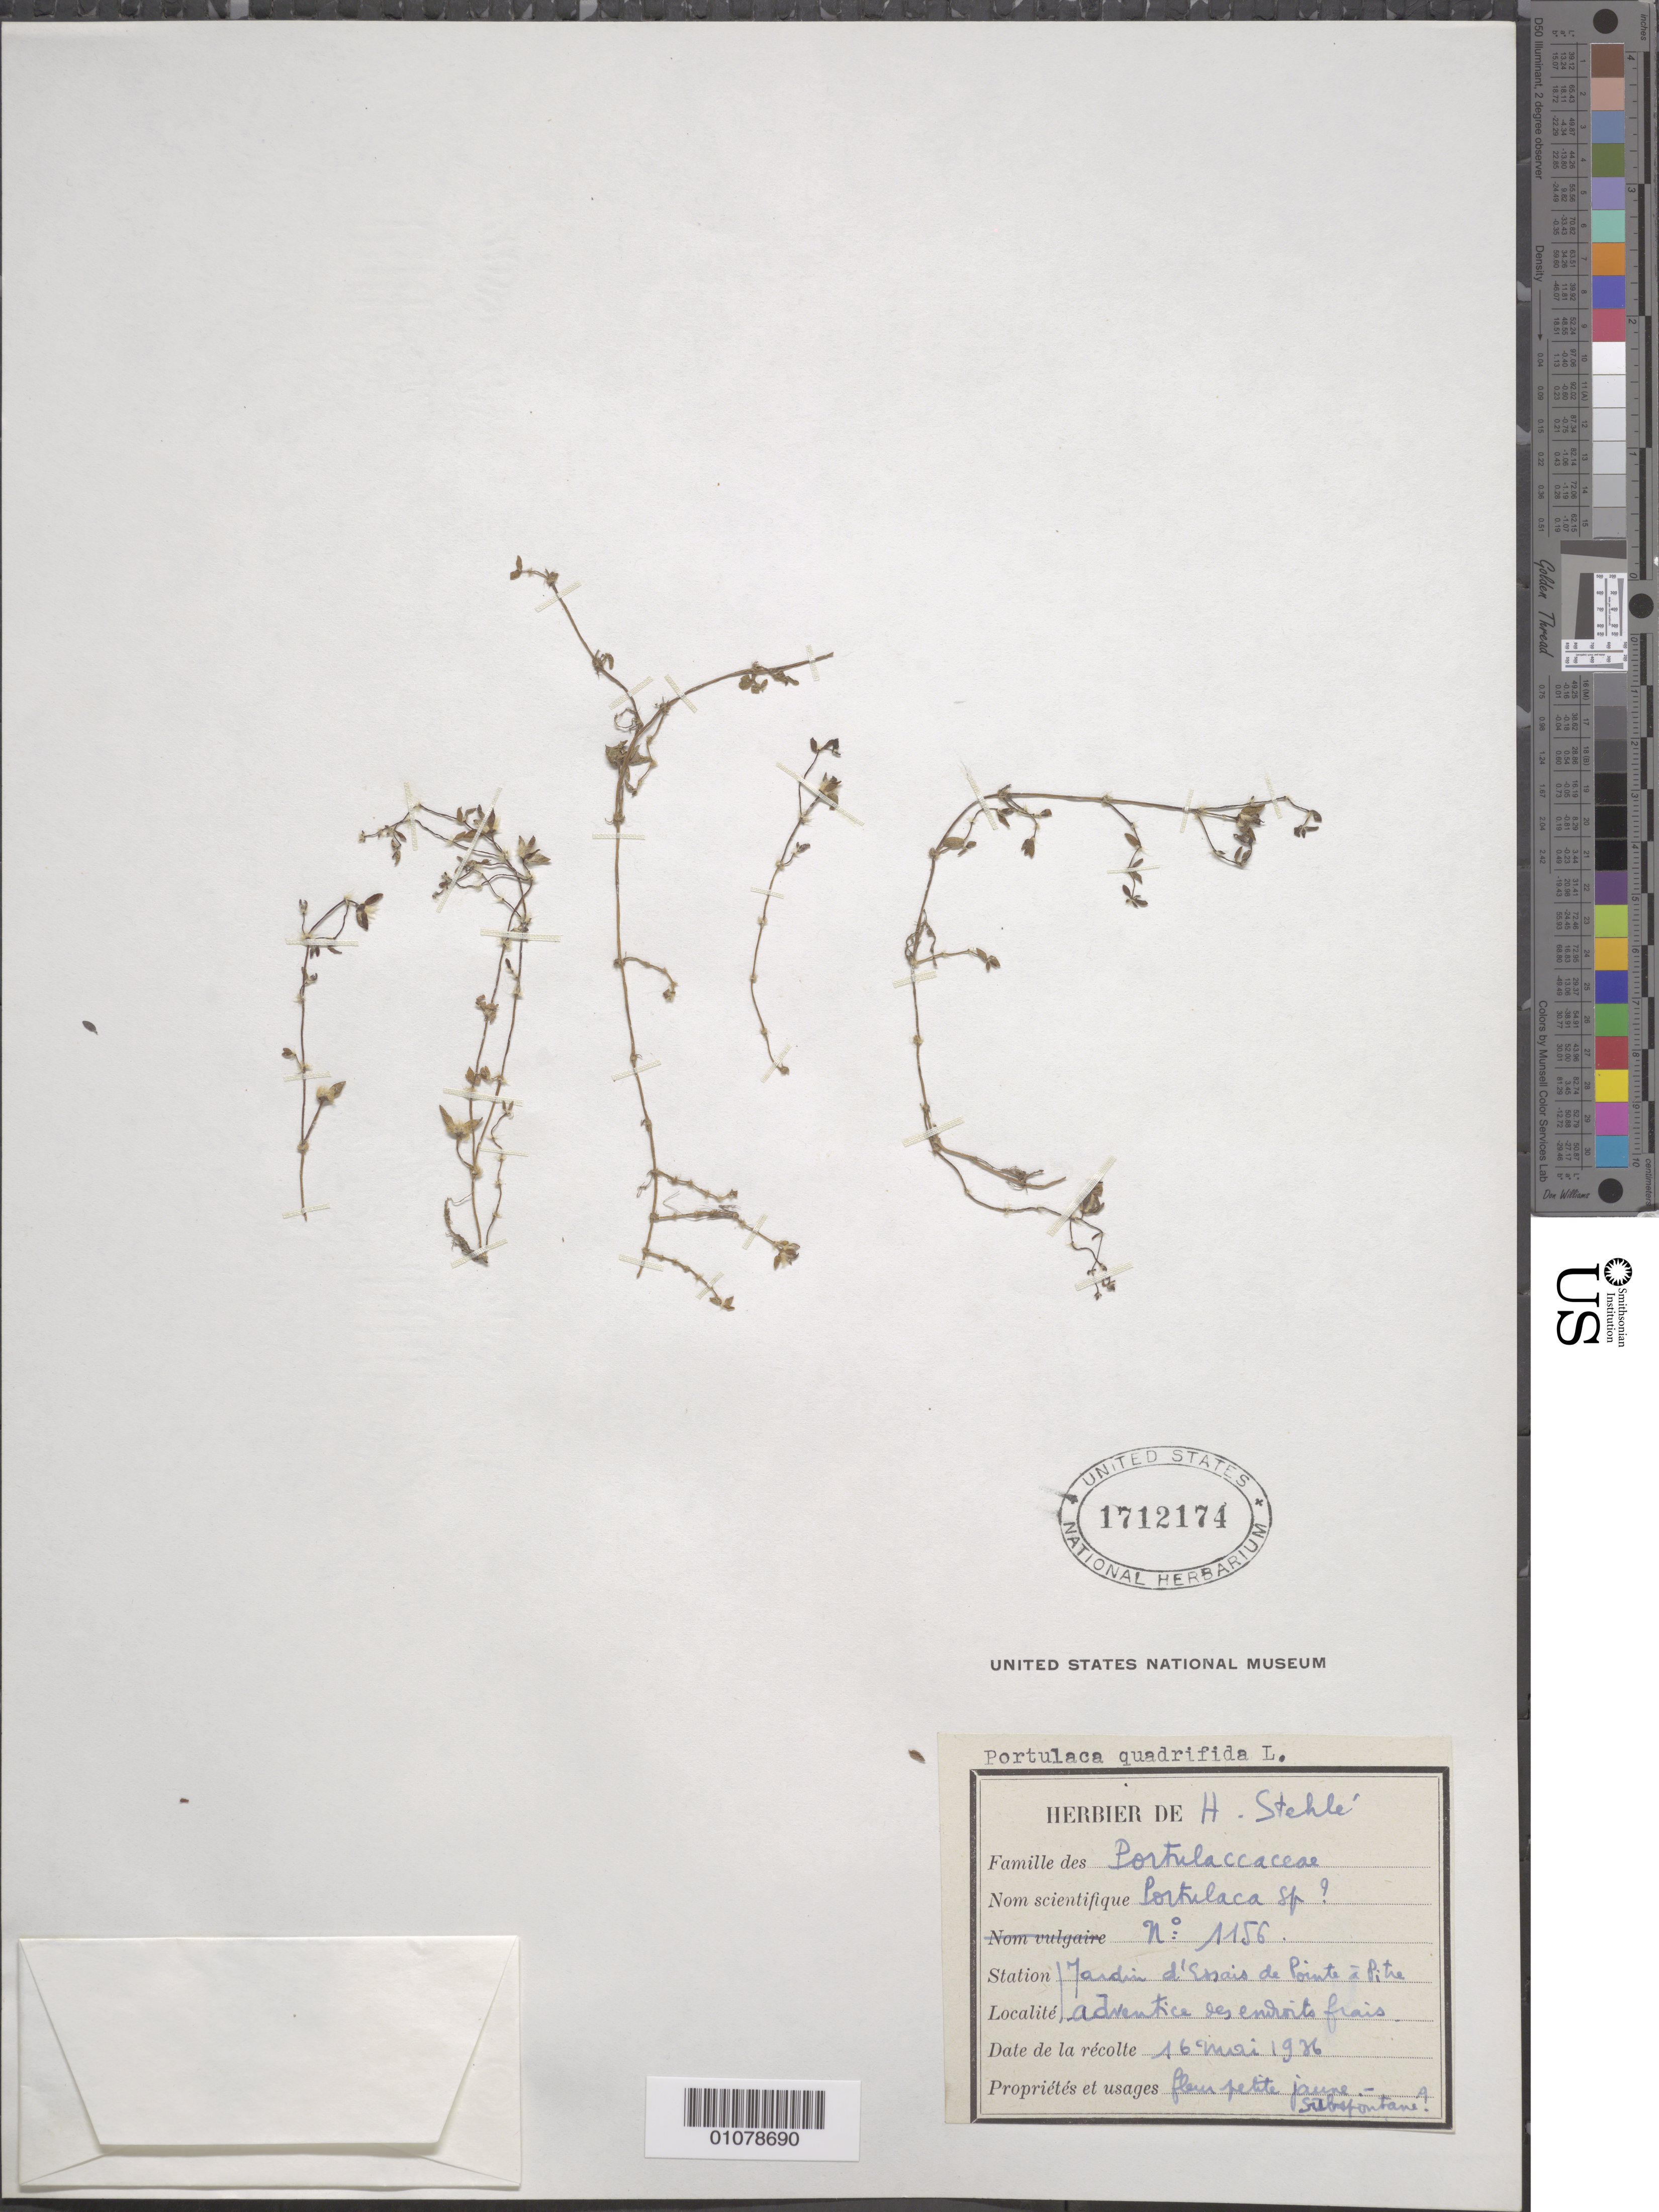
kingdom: Plantae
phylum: Tracheophyta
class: Magnoliopsida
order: Caryophyllales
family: Portulacaceae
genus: Portulaca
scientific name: Portulaca quadrifida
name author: L.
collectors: H. Stehlé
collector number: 1156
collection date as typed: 16 May 1936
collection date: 1936-05-16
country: Guadeloupe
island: Grande Terre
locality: Jardin d'Essais de Pointe a Pitre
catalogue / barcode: US 1712174